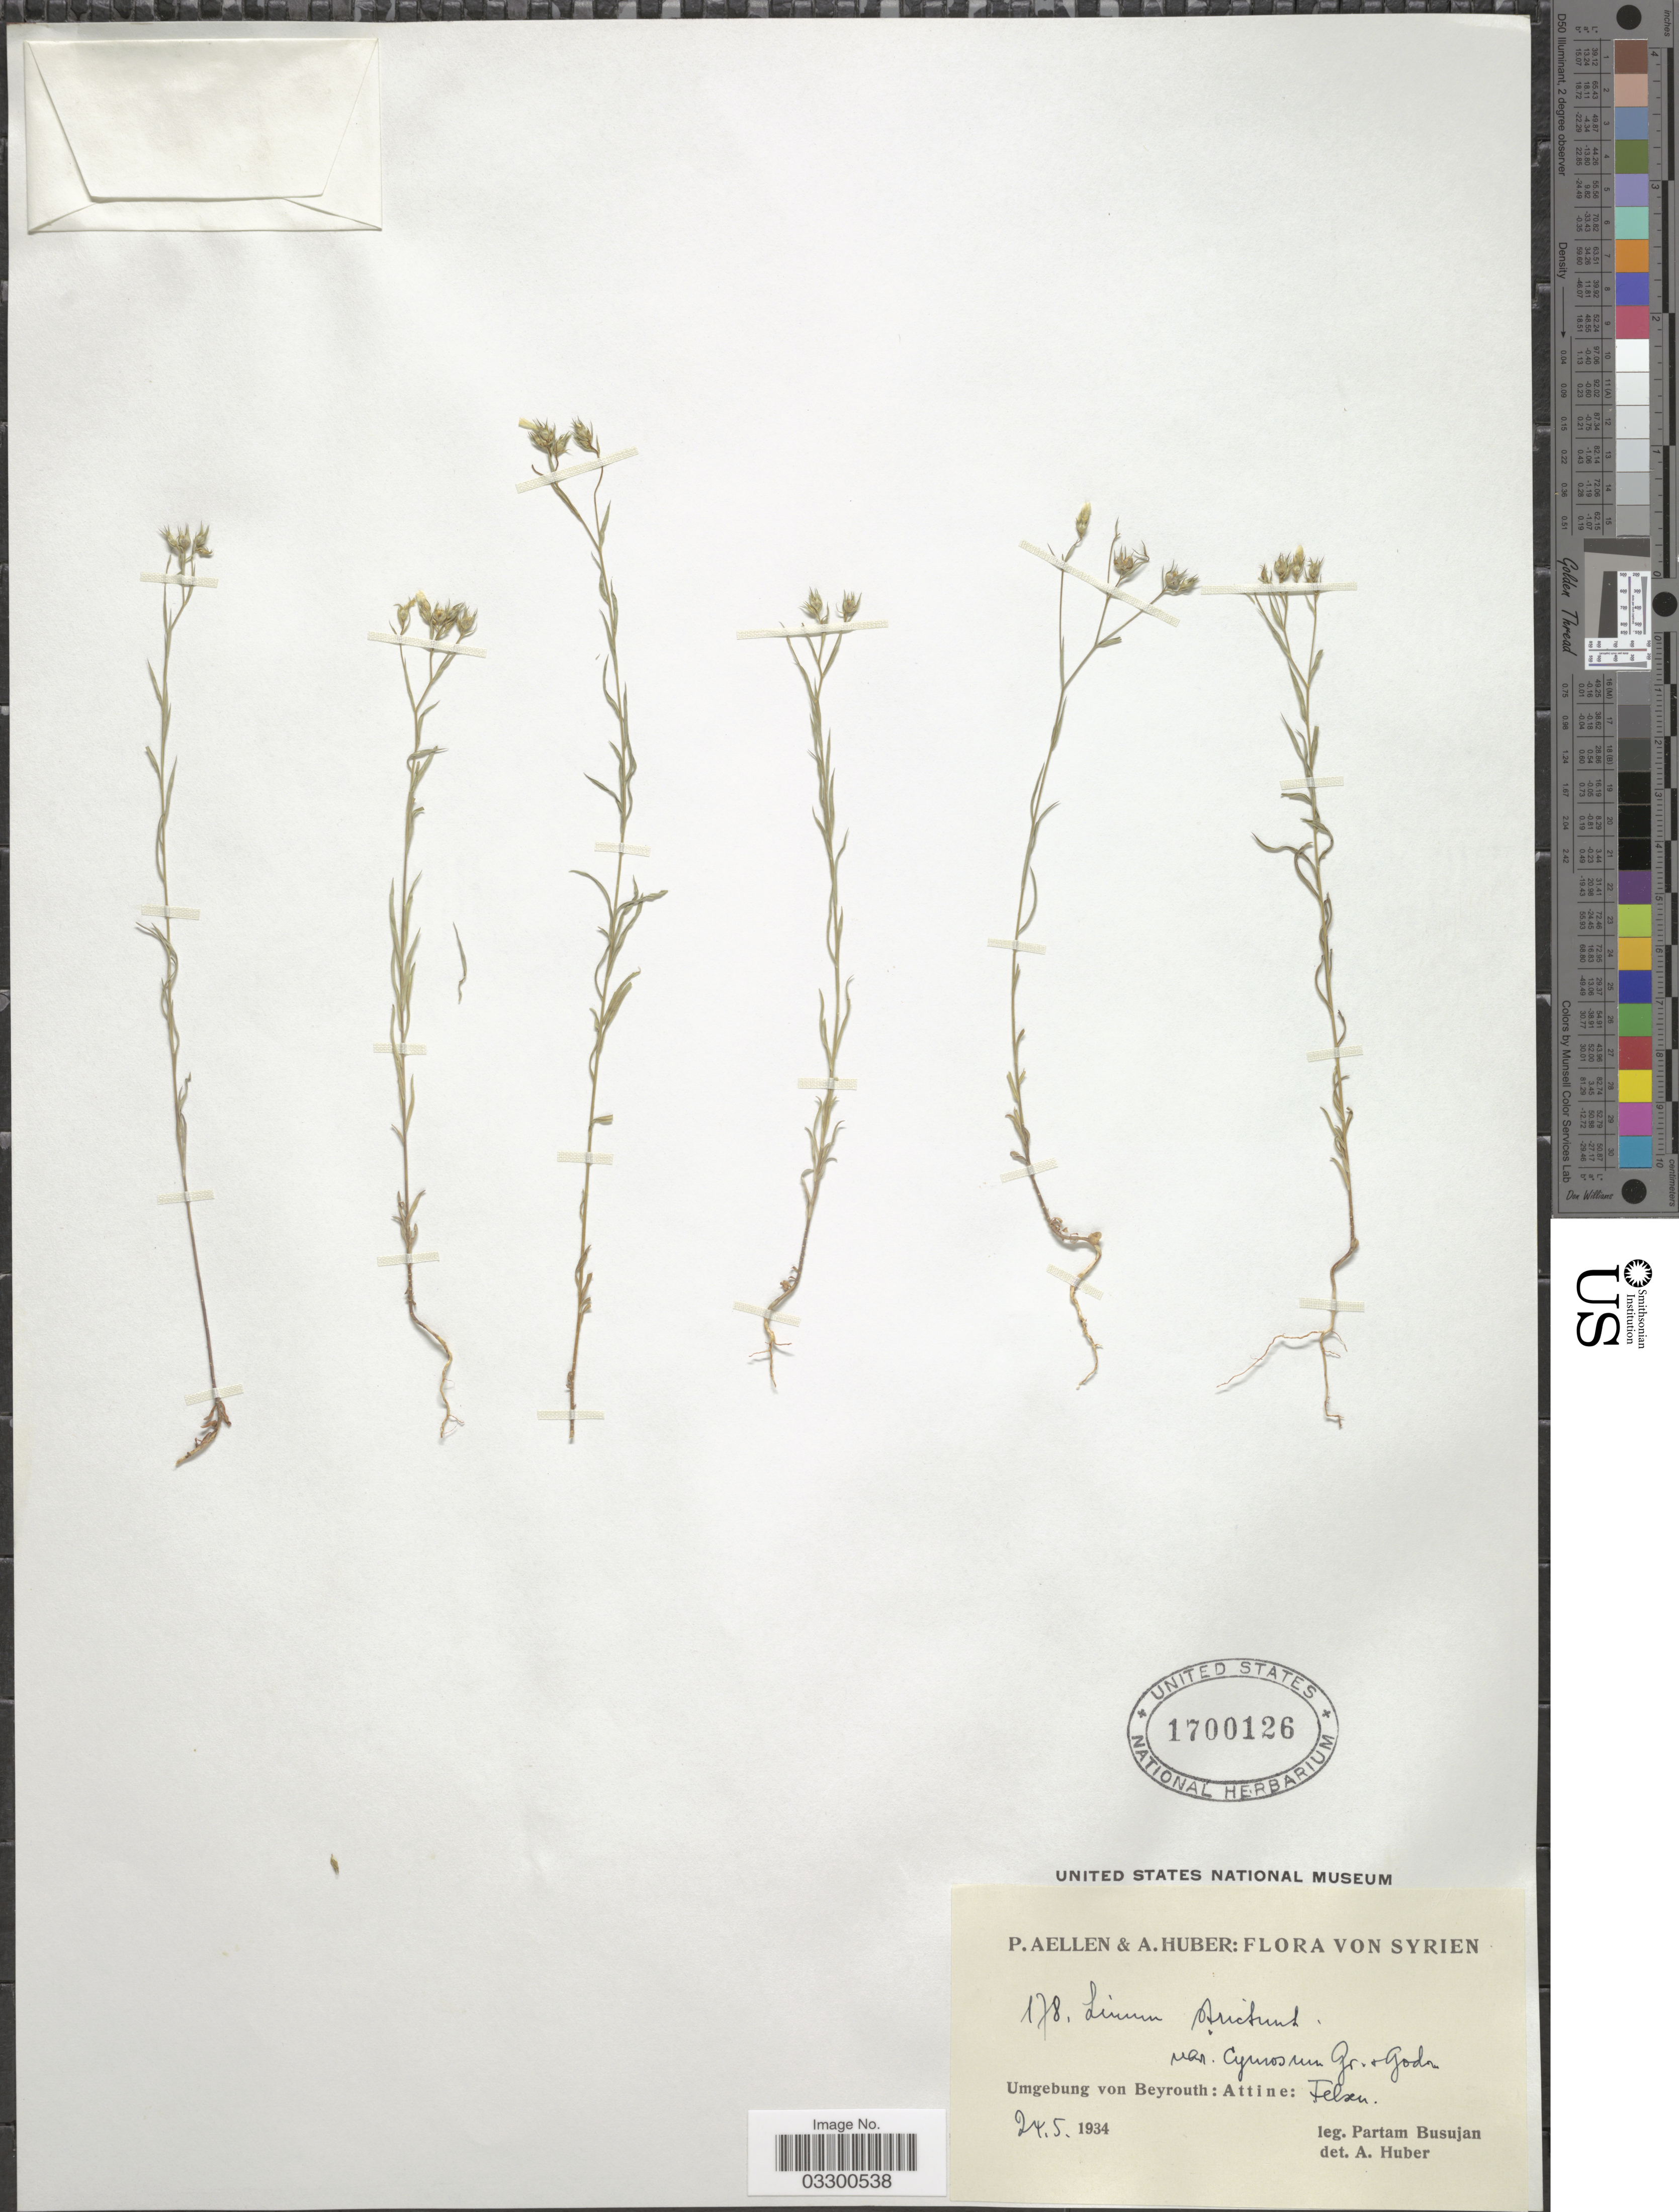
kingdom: Plantae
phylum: Tracheophyta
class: Magnoliopsida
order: Malpighiales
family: Linaceae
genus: Linum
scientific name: Linum strictum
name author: L.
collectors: P. Busujan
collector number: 178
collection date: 1934-05-24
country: Syria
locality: Syrien. Umgebung von Beyrouth: Attine: Felsen.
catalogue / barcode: US 1700126